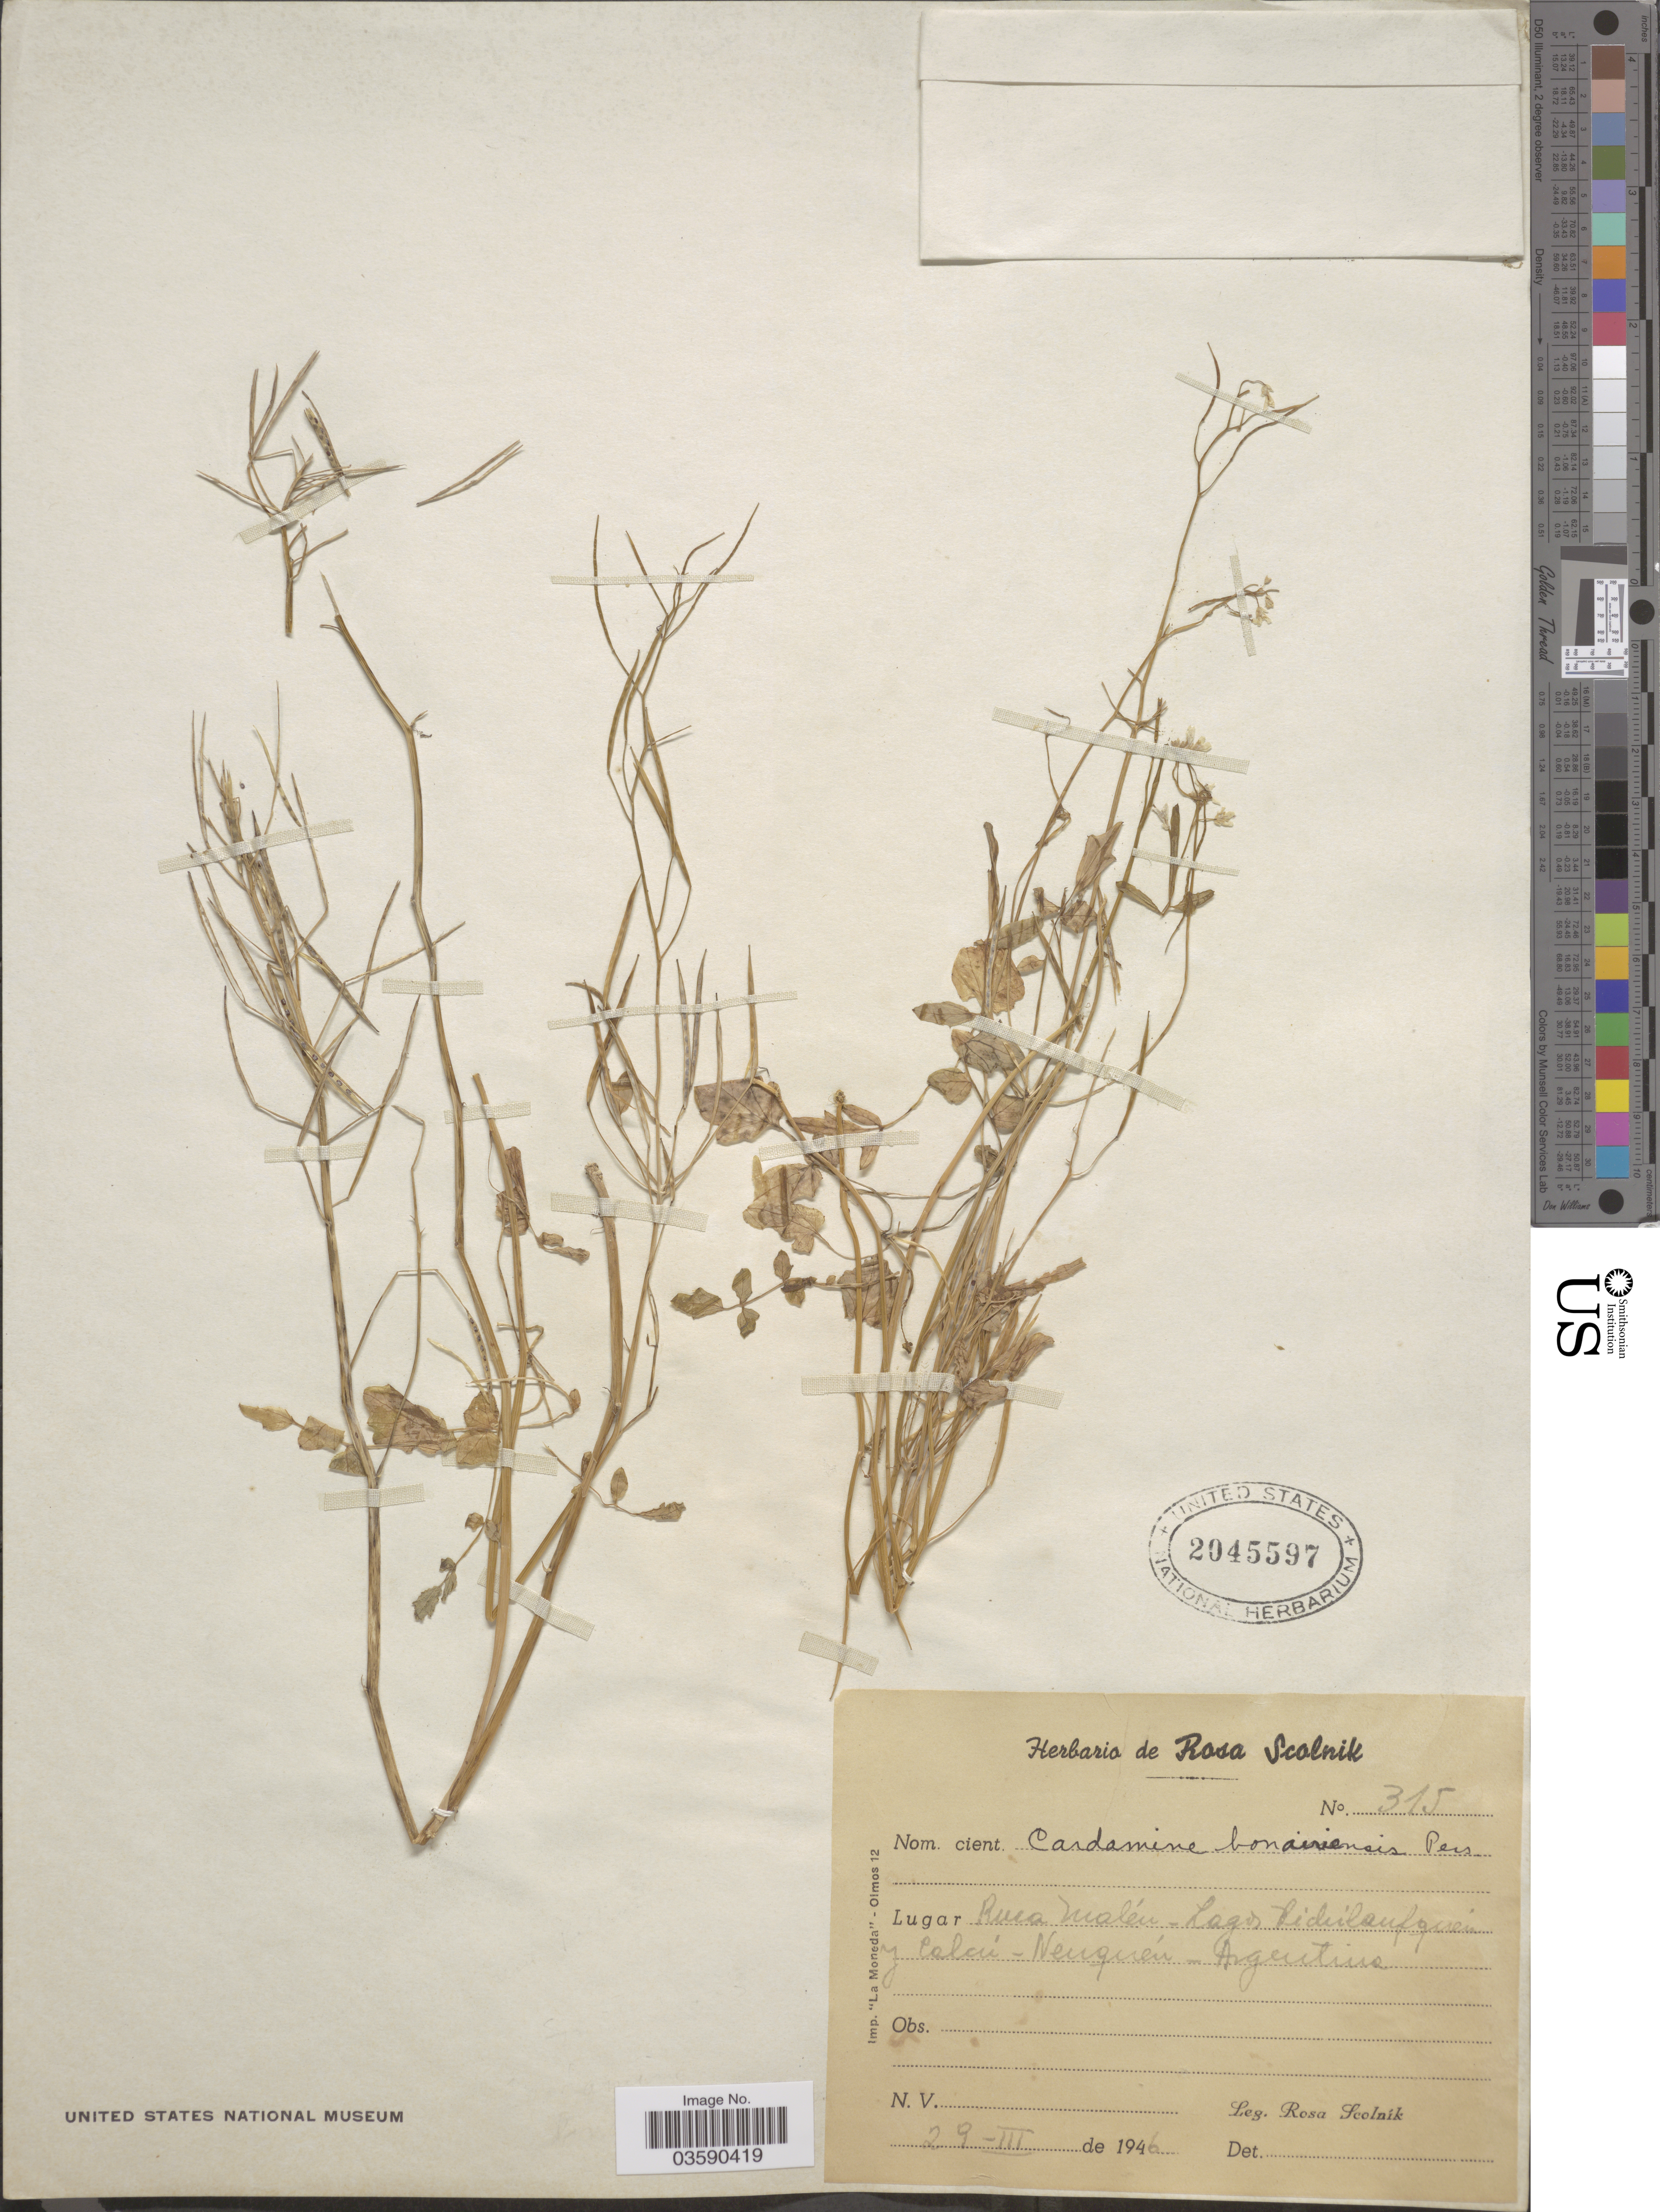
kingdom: Plantae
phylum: Tracheophyta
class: Magnoliopsida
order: Brassicales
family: Brassicaceae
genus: Cardamine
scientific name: Cardamine bonariensis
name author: Pers.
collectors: R. Scolnik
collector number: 315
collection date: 1946-03-29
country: Argentina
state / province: Neuquen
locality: Ruca Malén- Lagos Pichilafquen] y Calcú. [interpreted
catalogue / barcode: US 2045597